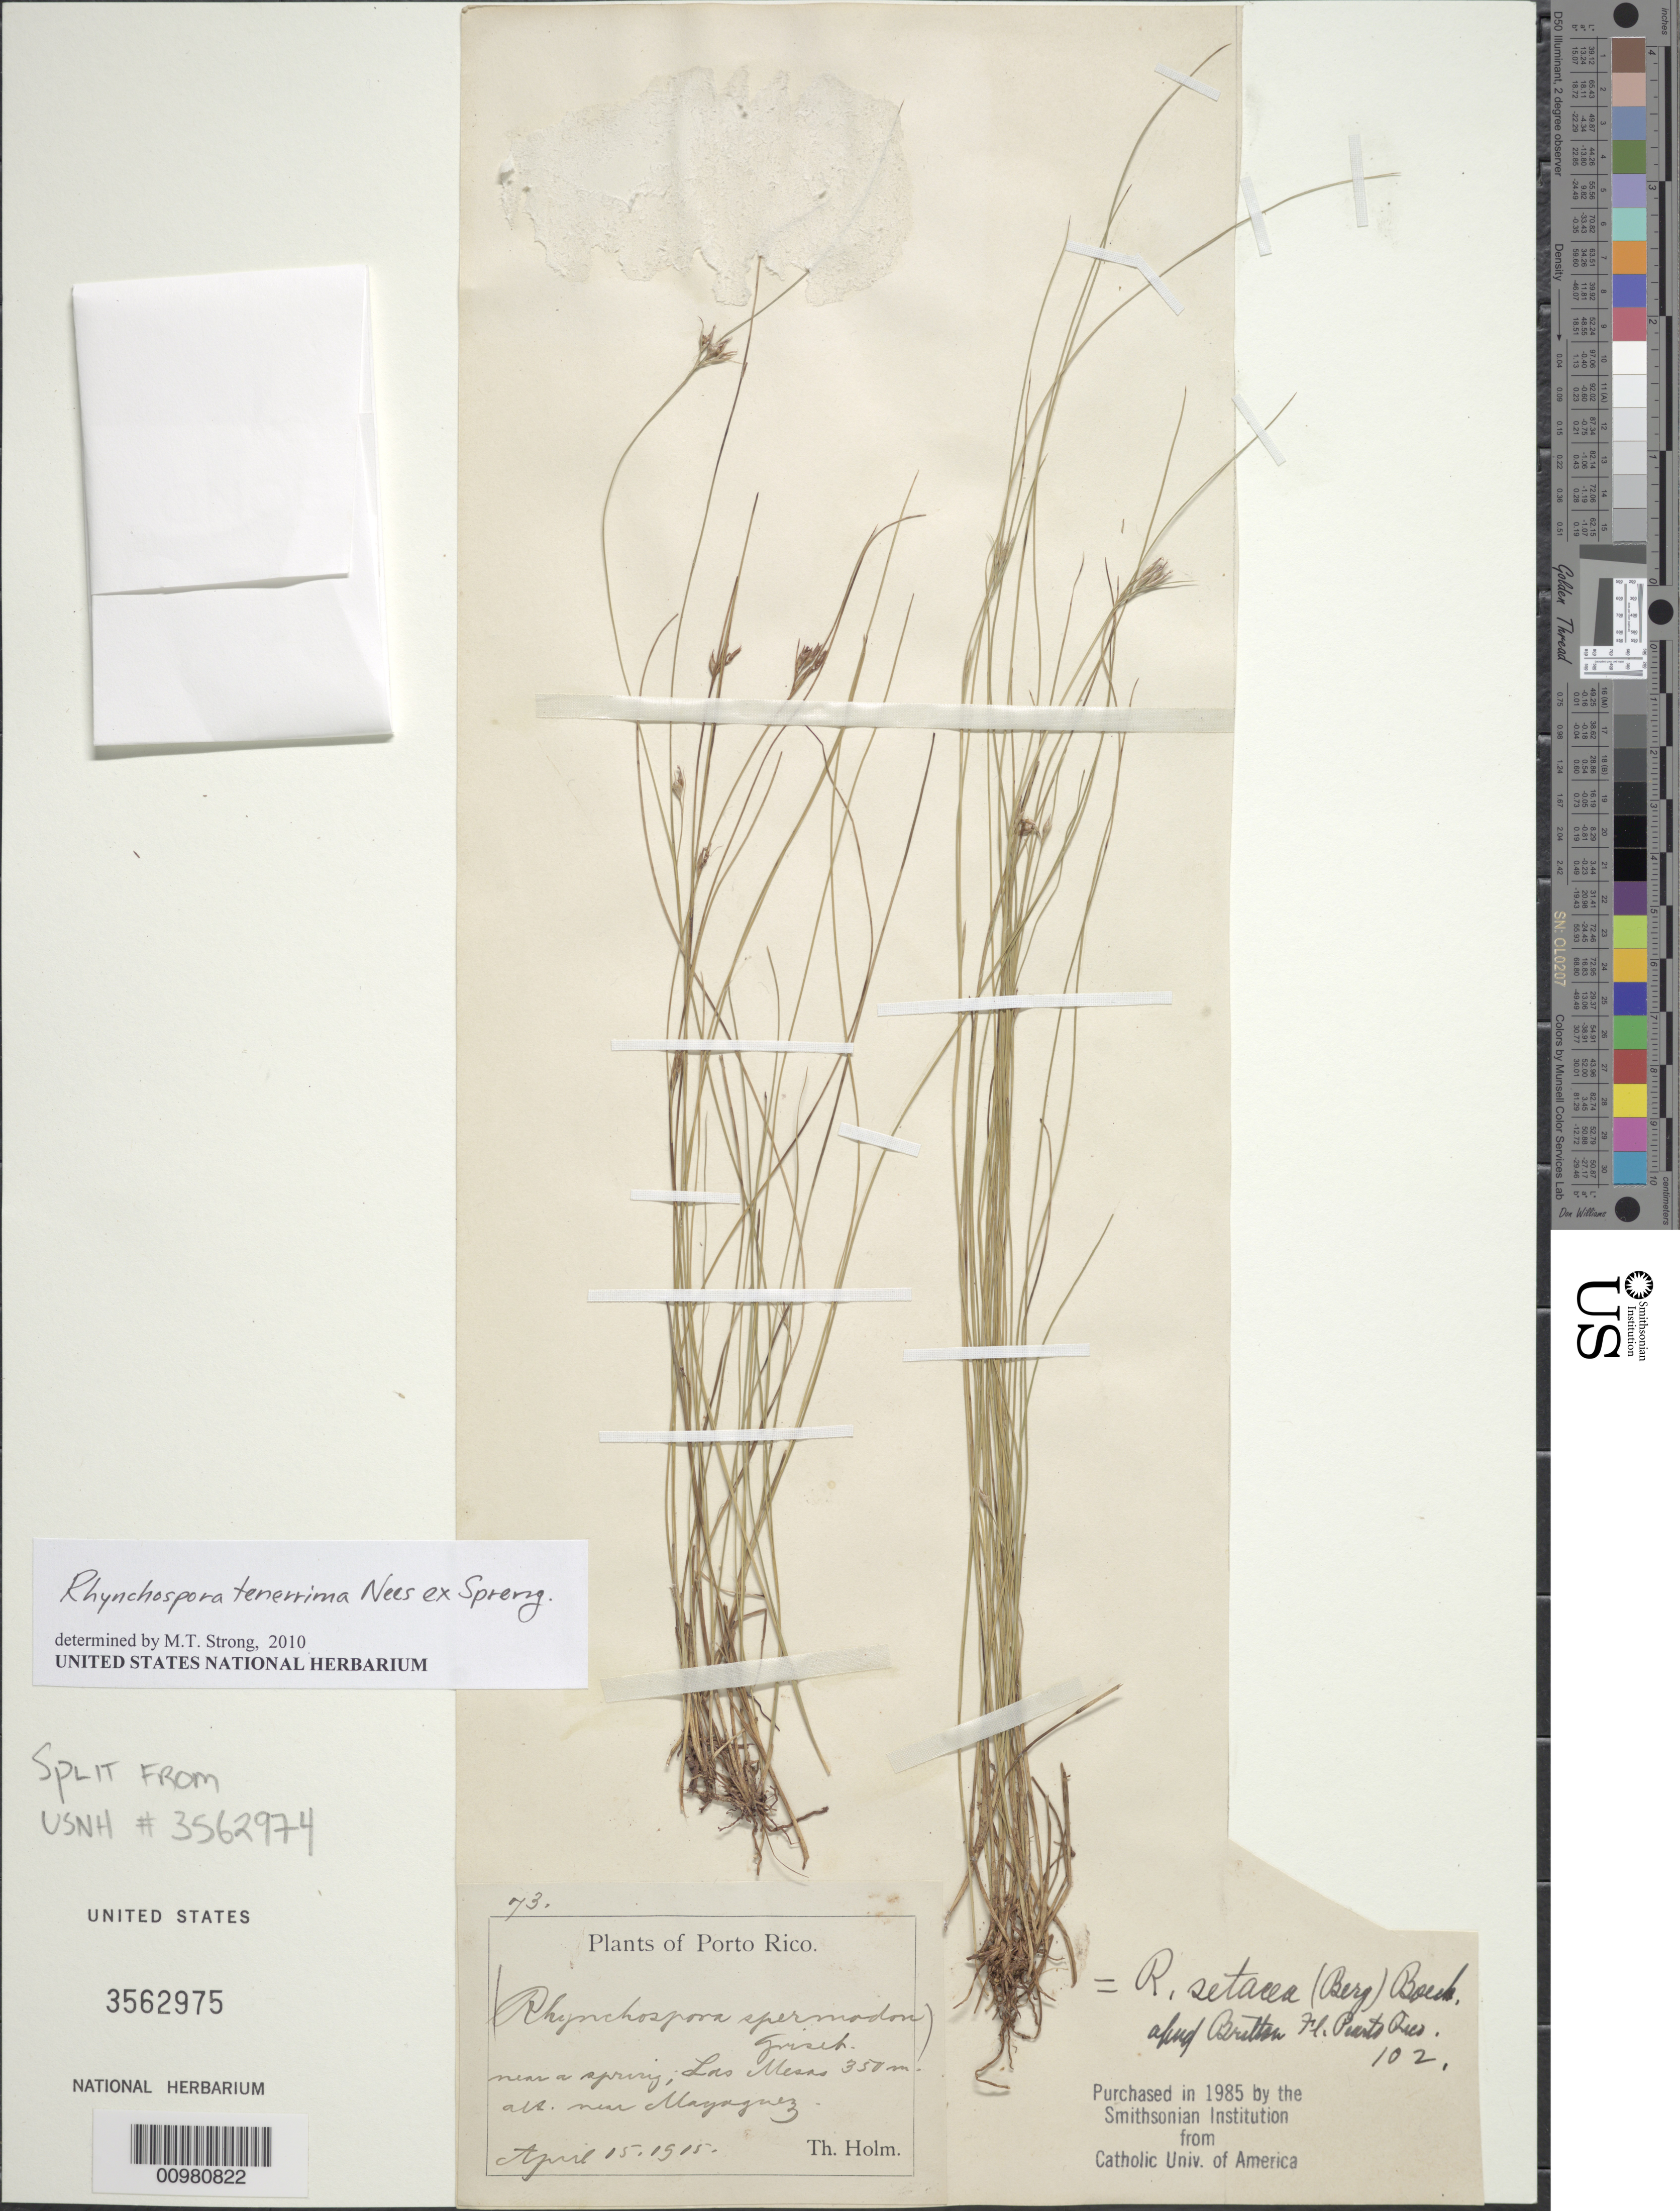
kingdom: Plantae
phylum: Tracheophyta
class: Liliopsida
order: Poales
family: Cyperaceae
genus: Rhynchospora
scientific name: Rhynchospora tenerrima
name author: Nees ex Spreng.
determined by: Strong, M. T., (US), Smithsonian Institution - National Museum of Natural History (UNITED STATES)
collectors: H. T. Holm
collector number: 73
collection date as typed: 15 Apr 1915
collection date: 1915-04-15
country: Puerto Rico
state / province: Mayagüez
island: Puerto Rico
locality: Las Mesas, near Mayagüez.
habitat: near a spring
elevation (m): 350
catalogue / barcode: US 3562975